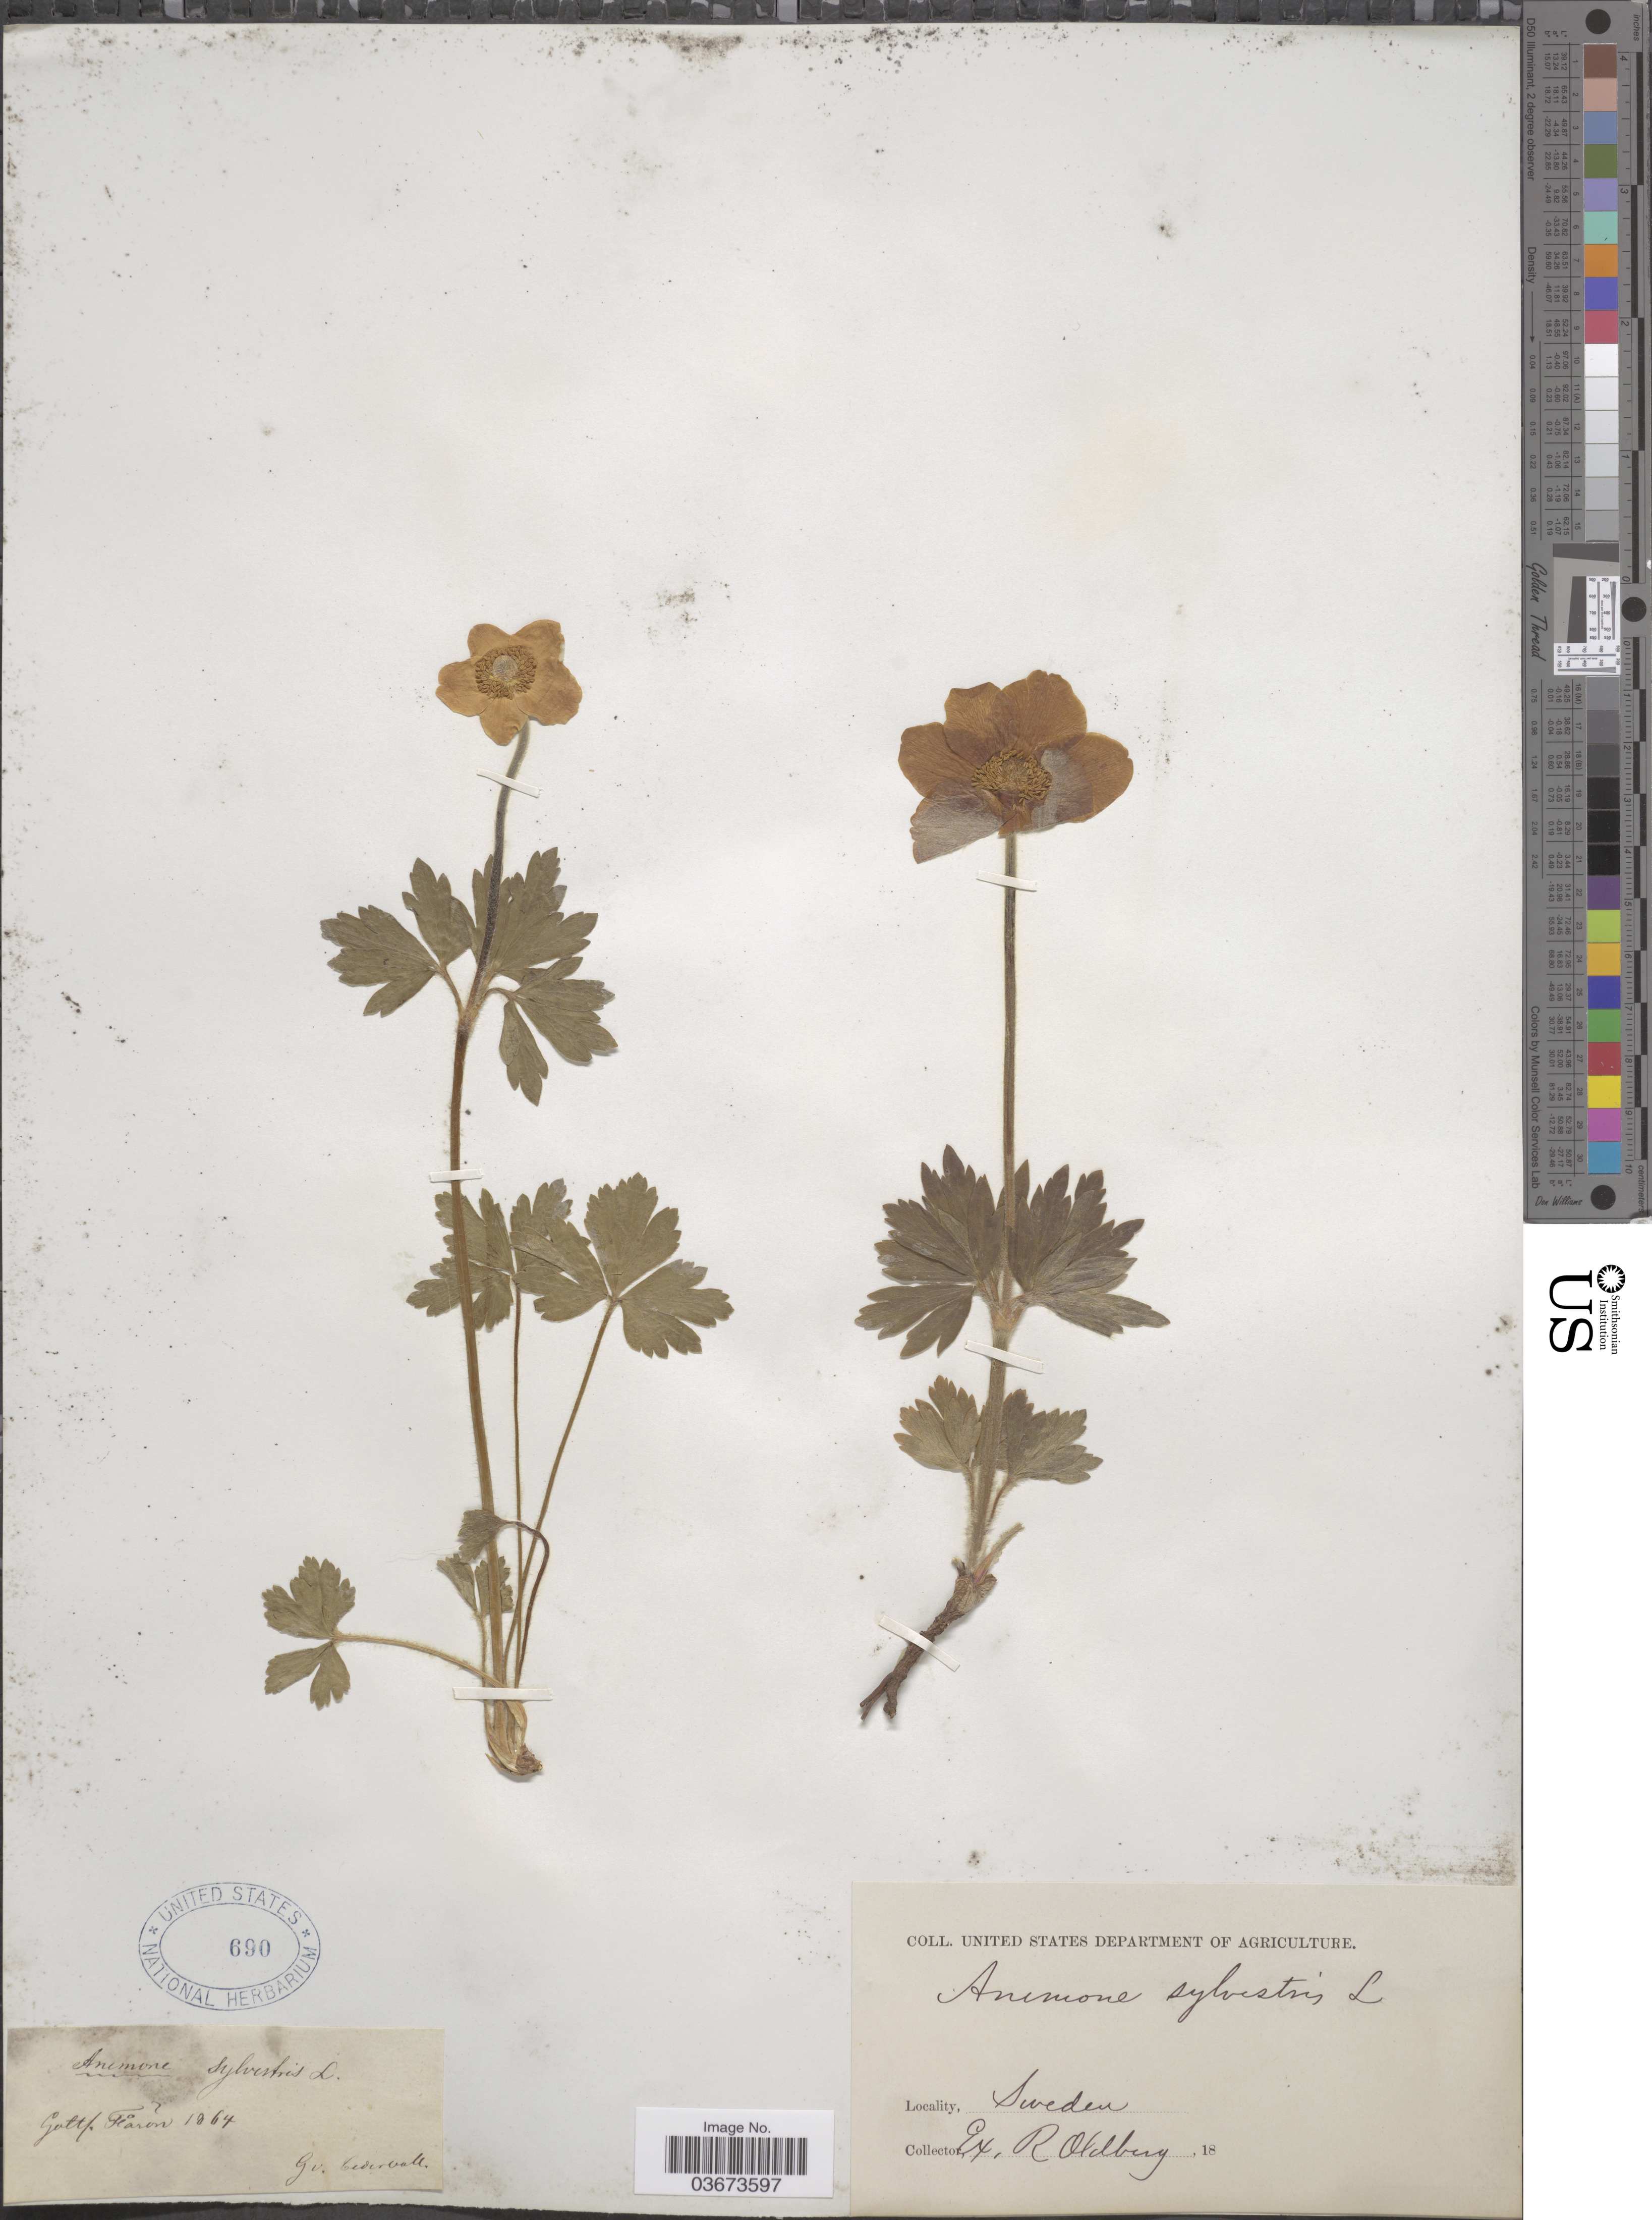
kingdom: Plantae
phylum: Tracheophyta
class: Magnoliopsida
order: Ranunculales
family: Ranunculaceae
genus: Anemone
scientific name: Anemone sylvestris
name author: L.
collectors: R. Oldberg & G. Cedervall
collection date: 1864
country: Sweden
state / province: Gotland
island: Gotland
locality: Gottl. Fåron. [interpreted]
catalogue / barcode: US 690